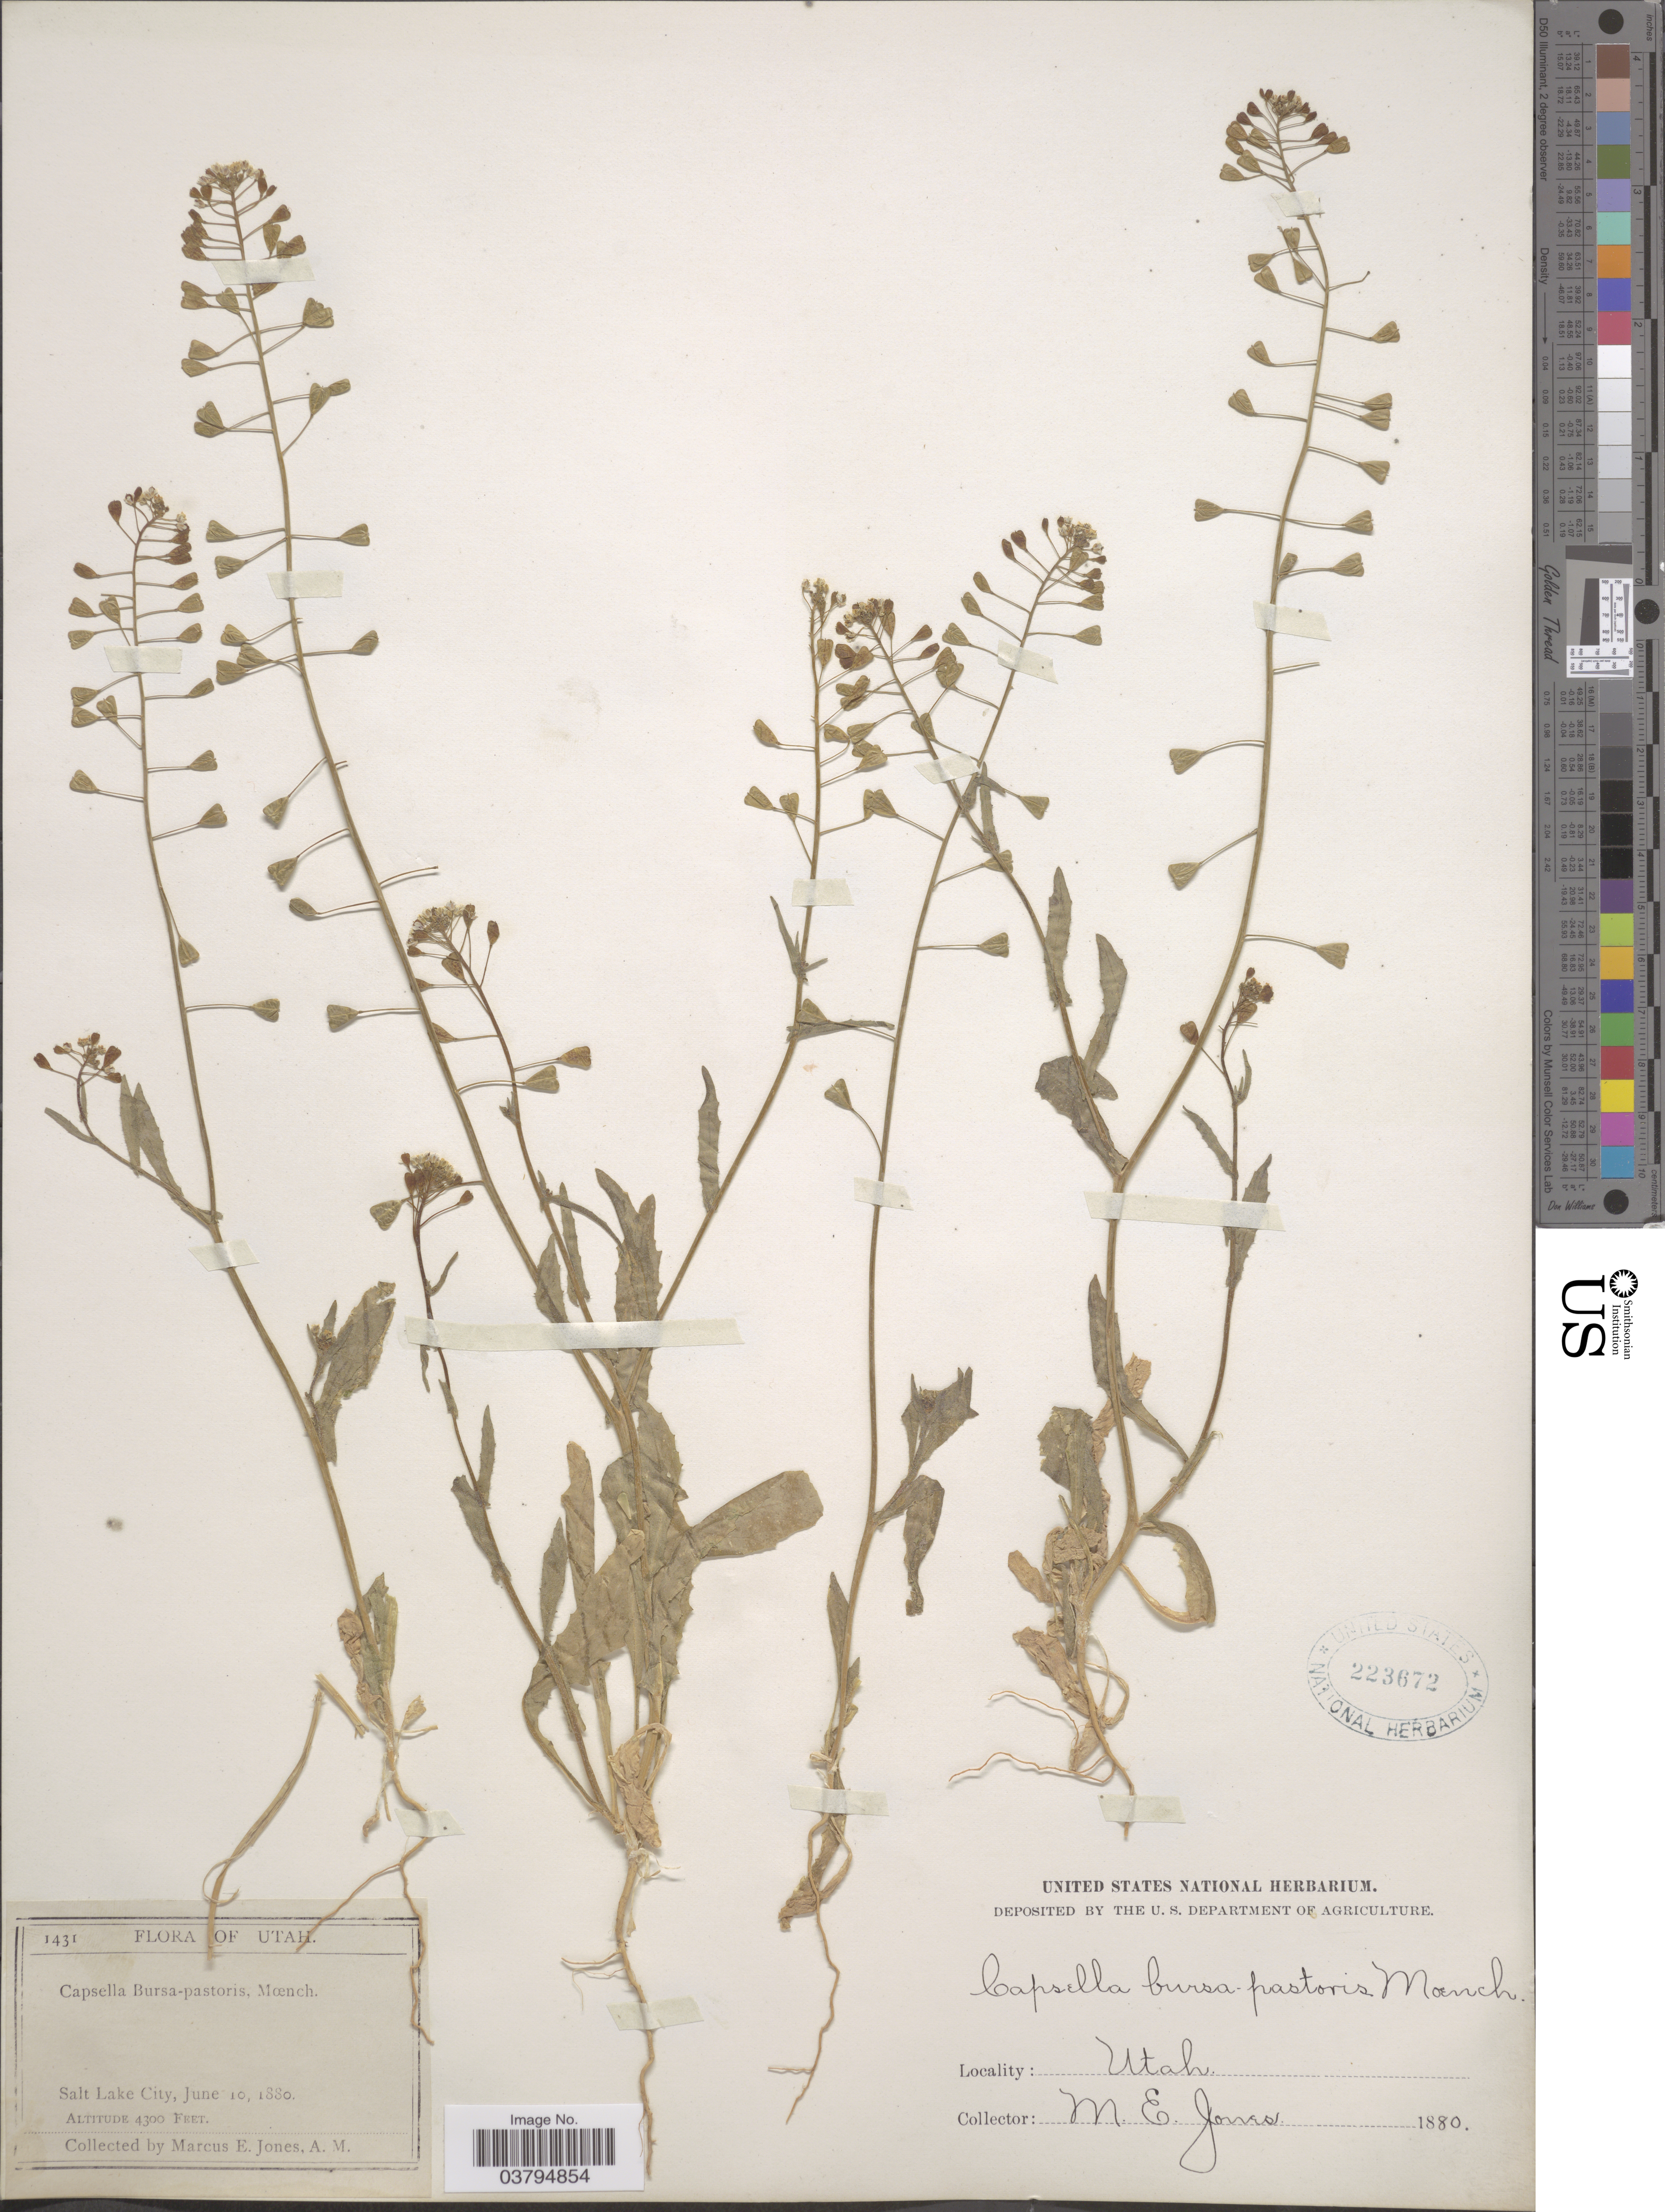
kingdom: Plantae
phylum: Tracheophyta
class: Magnoliopsida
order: Brassicales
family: Brassicaceae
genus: Capsella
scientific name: Capsella bursa-pastoris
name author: (L.) Medik.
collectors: M. E. Jones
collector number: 1431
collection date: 1880-06-10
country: United States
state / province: Utah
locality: Salt Lake City.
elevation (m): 1311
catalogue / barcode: US 223672